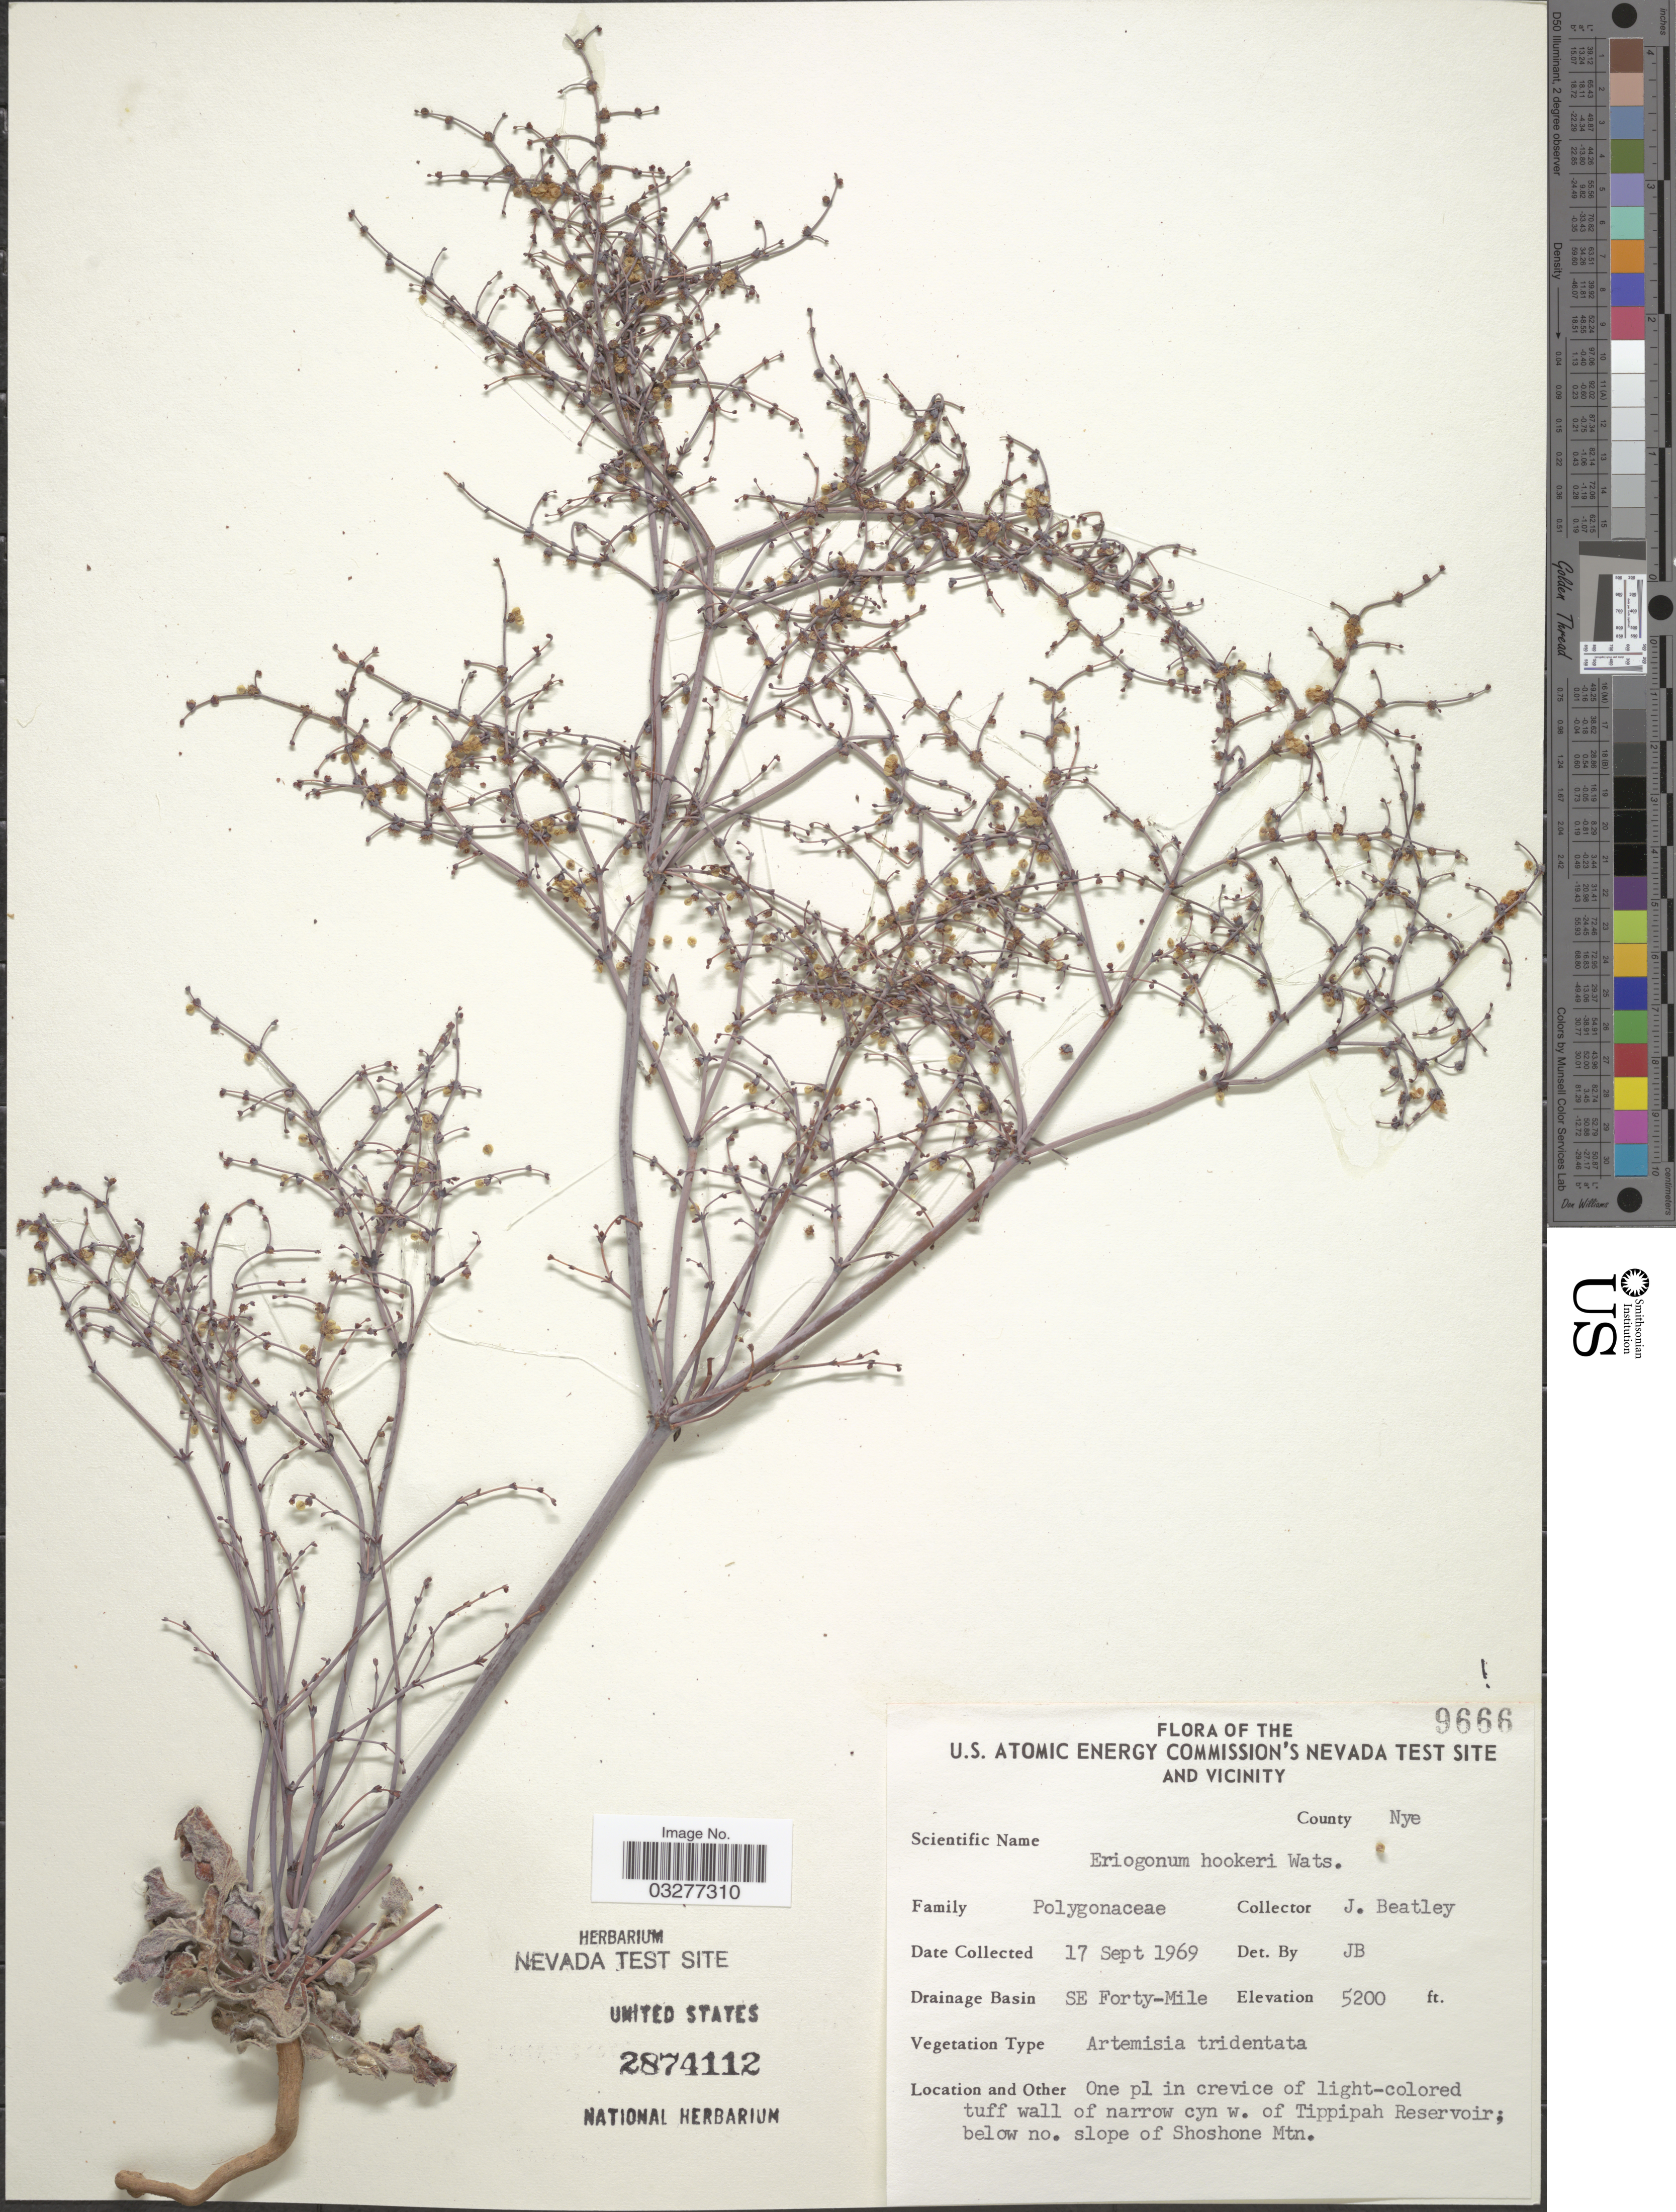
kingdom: Plantae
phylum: Tracheophyta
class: Magnoliopsida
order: Caryophyllales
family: Polygonaceae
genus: Eriogonum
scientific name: Eriogonum hookeri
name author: S. Watson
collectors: J. C. Beatley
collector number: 9666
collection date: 1969-09-17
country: United States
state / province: Nevada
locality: U. S. Atomic Energy Commission's Nevada Test Site and Vicinity. County Nye. Drainage Basin SE Forty-Mile. W. of Tippipah Reservoir; below no. slope of Shoshone Mtn.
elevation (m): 1585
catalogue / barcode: US 2874112